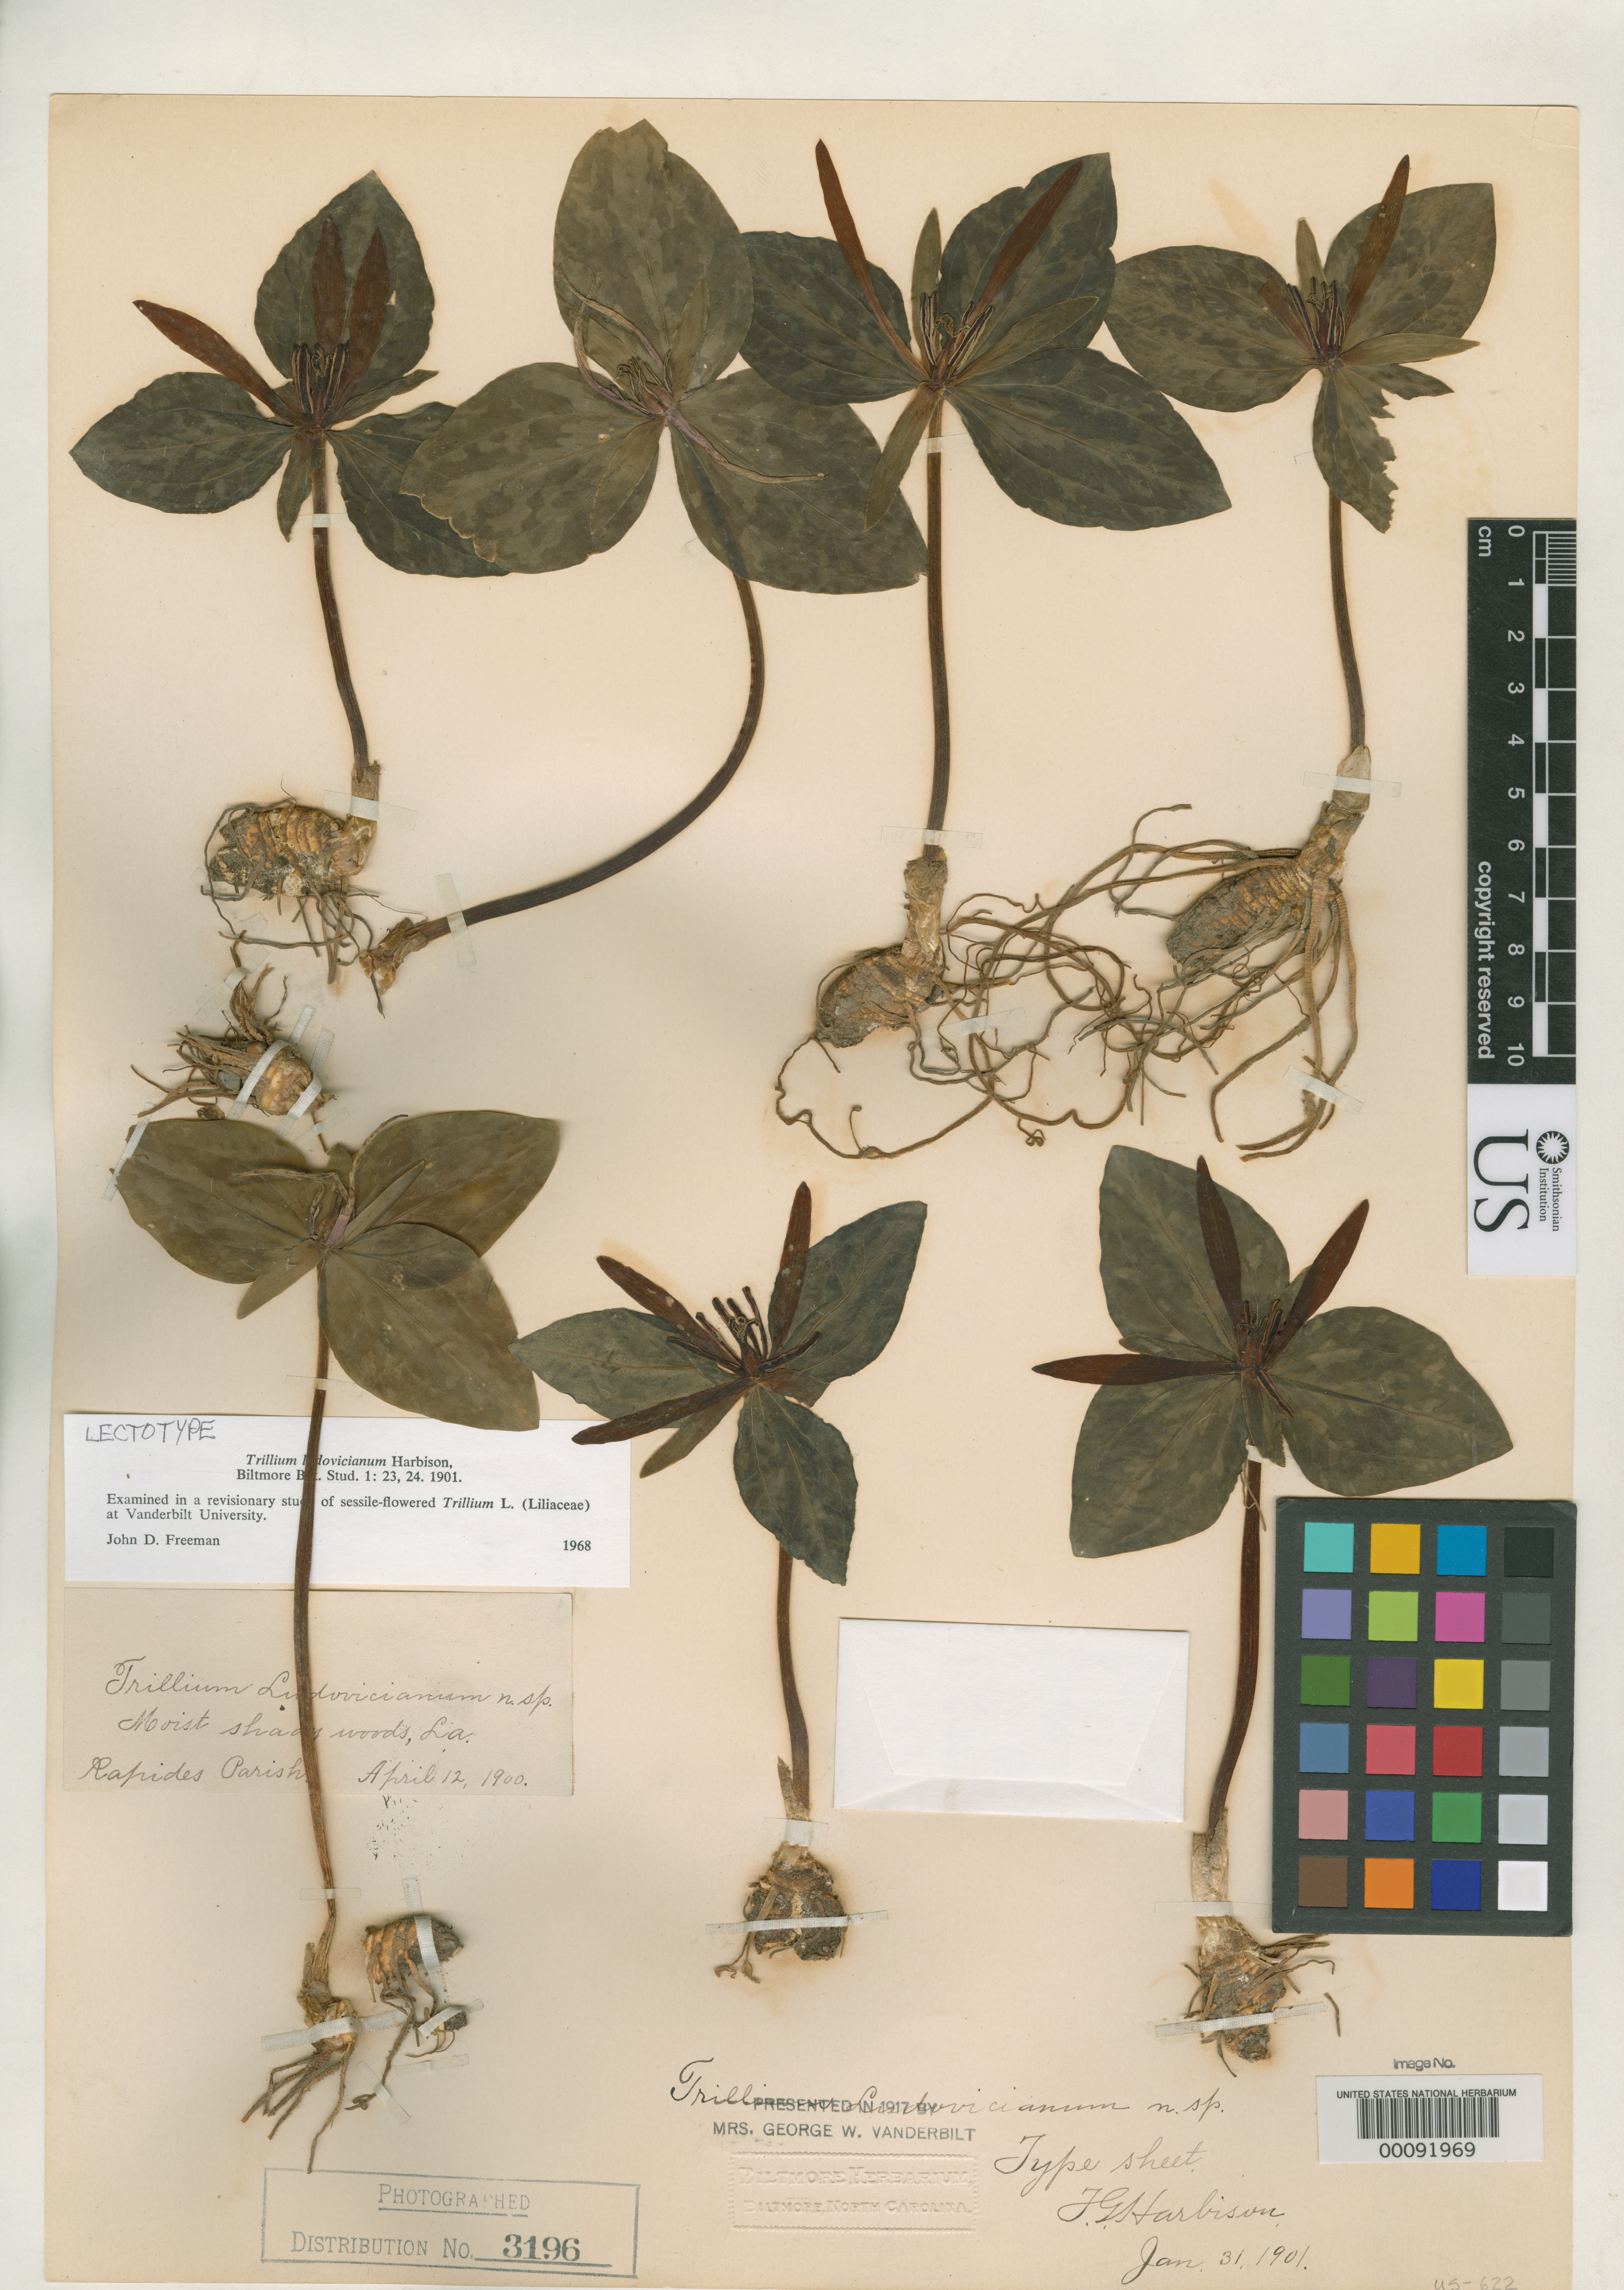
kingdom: Plantae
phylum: Tracheophyta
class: Liliopsida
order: Liliales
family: Melanthiaceae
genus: Trillium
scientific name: Trillium ludovicianum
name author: Harb.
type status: Isosyntype; Lectotype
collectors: T. Harbison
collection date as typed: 12 Apr 1900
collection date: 1900-04-12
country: United States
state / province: Louisiana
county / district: Rapides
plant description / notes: Protologue does not cite collection other than "March and April". This sheet ex Biltmore Herbarium annotated by Harbison (1901) as "Type sheet", explicitly designated as lectotype by Freeman (1975).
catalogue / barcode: US 959709